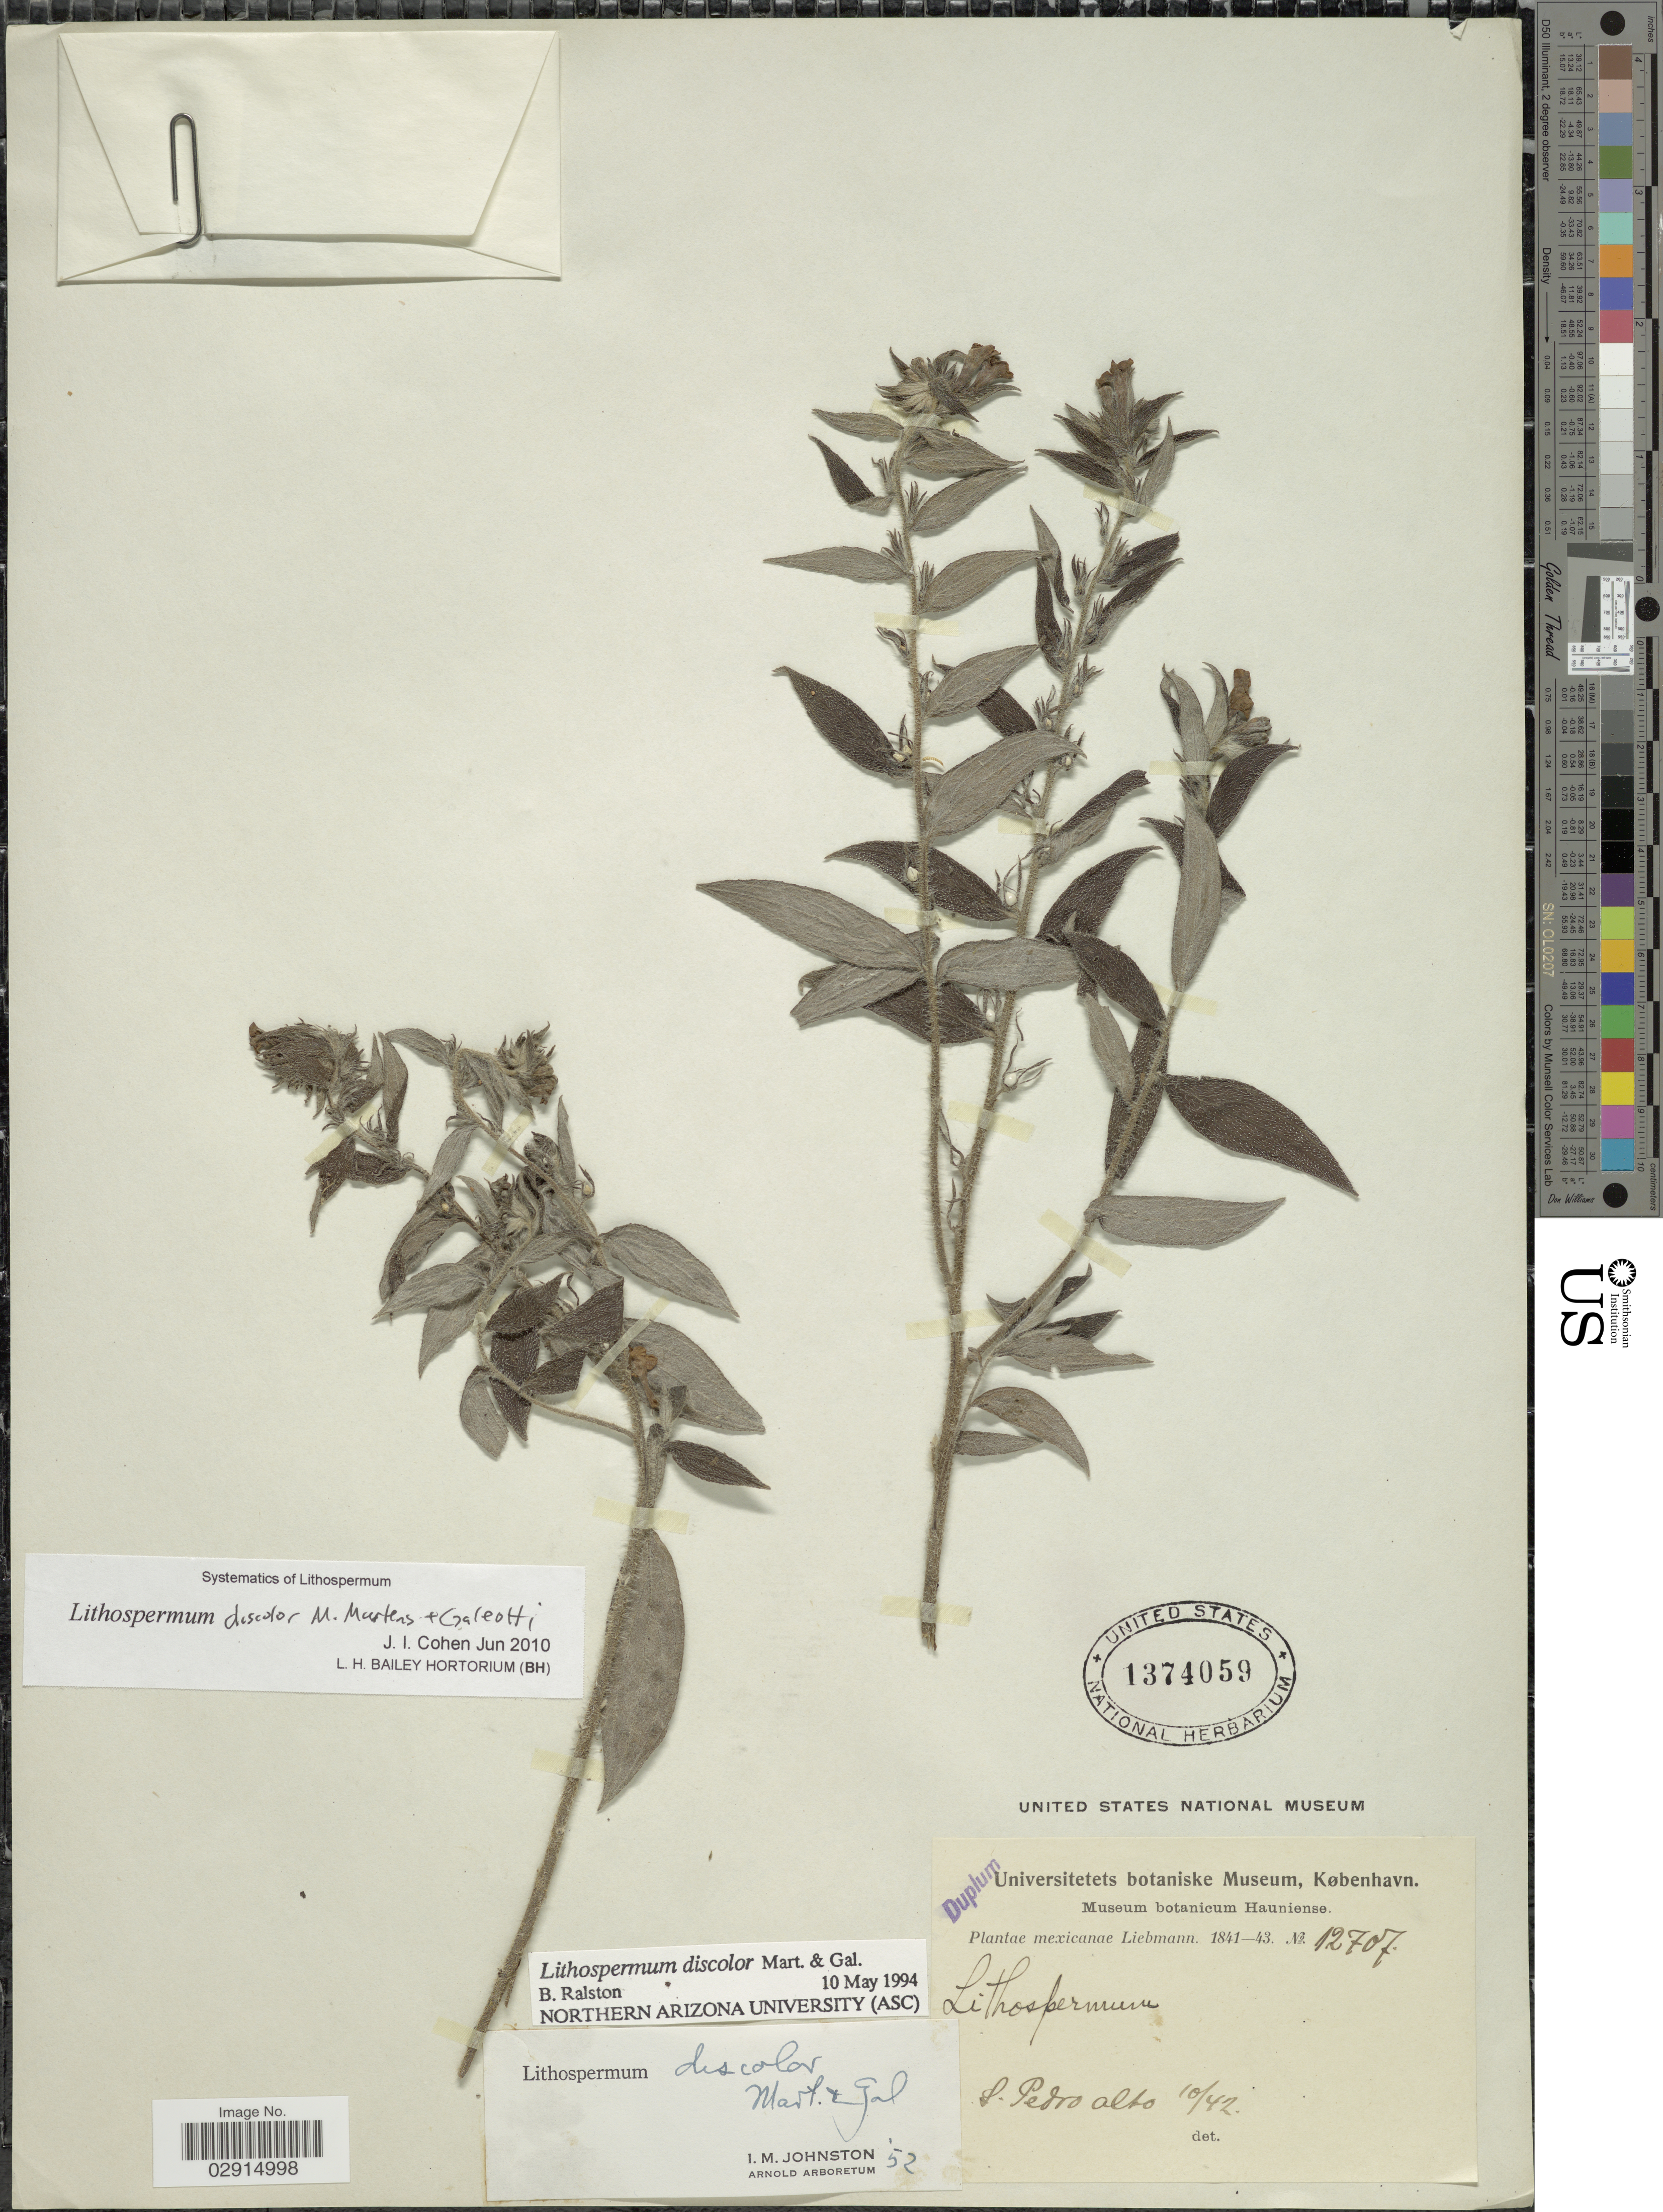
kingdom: Plantae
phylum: Tracheophyta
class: Magnoliopsida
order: Boraginales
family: Boraginaceae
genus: Lithospermum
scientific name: Lithospermum discolor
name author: M. Martens & Galeotti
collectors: Liebmann, --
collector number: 12707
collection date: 1842-10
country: Mexico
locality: S. pedro alto.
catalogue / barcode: US 1374059